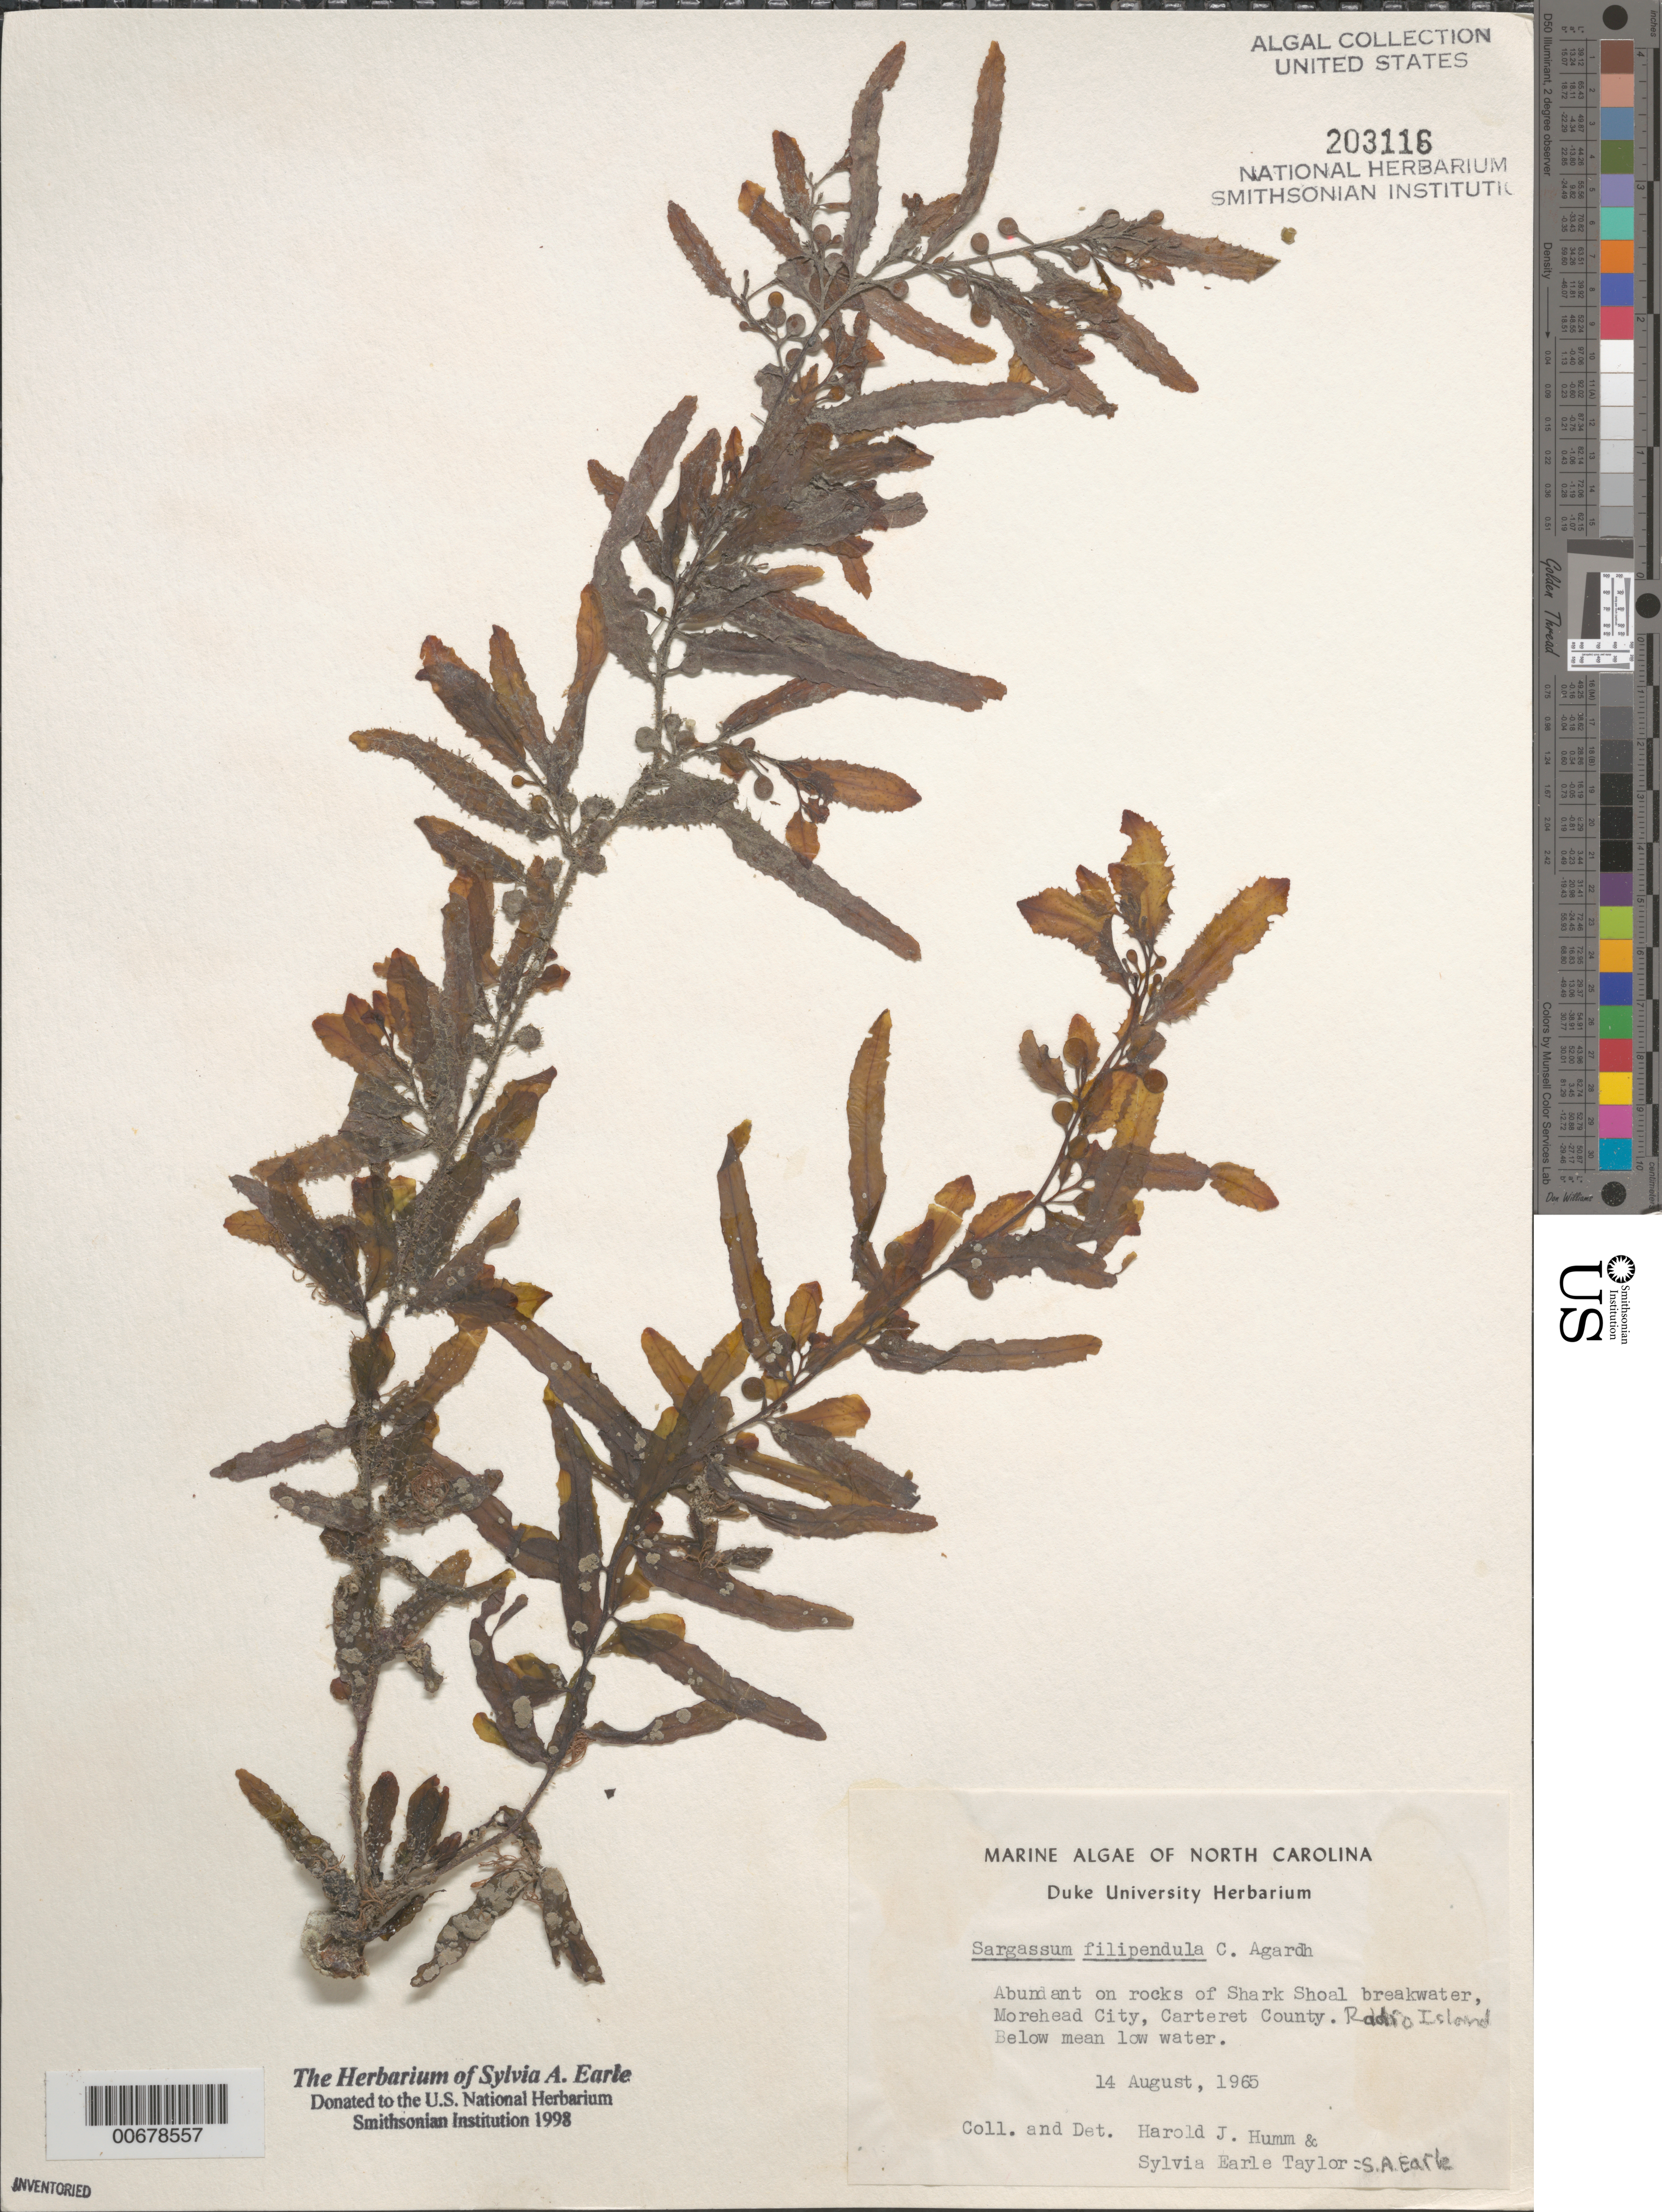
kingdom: Chromista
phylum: Ochrophyta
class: Phaeophyceae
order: Fucales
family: Sargassaceae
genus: Sargassum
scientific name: Sargassum filipendula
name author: C. Agardh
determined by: Humm, Harold J.; Earle, S. A.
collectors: H. J. Humm & S. A. Earle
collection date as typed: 14 Aug 1965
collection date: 1965-08-14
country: United States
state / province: North Carolina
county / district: Carteret County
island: Radio Island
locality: Shark Shoal breakwater, Morehead City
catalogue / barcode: US 203116